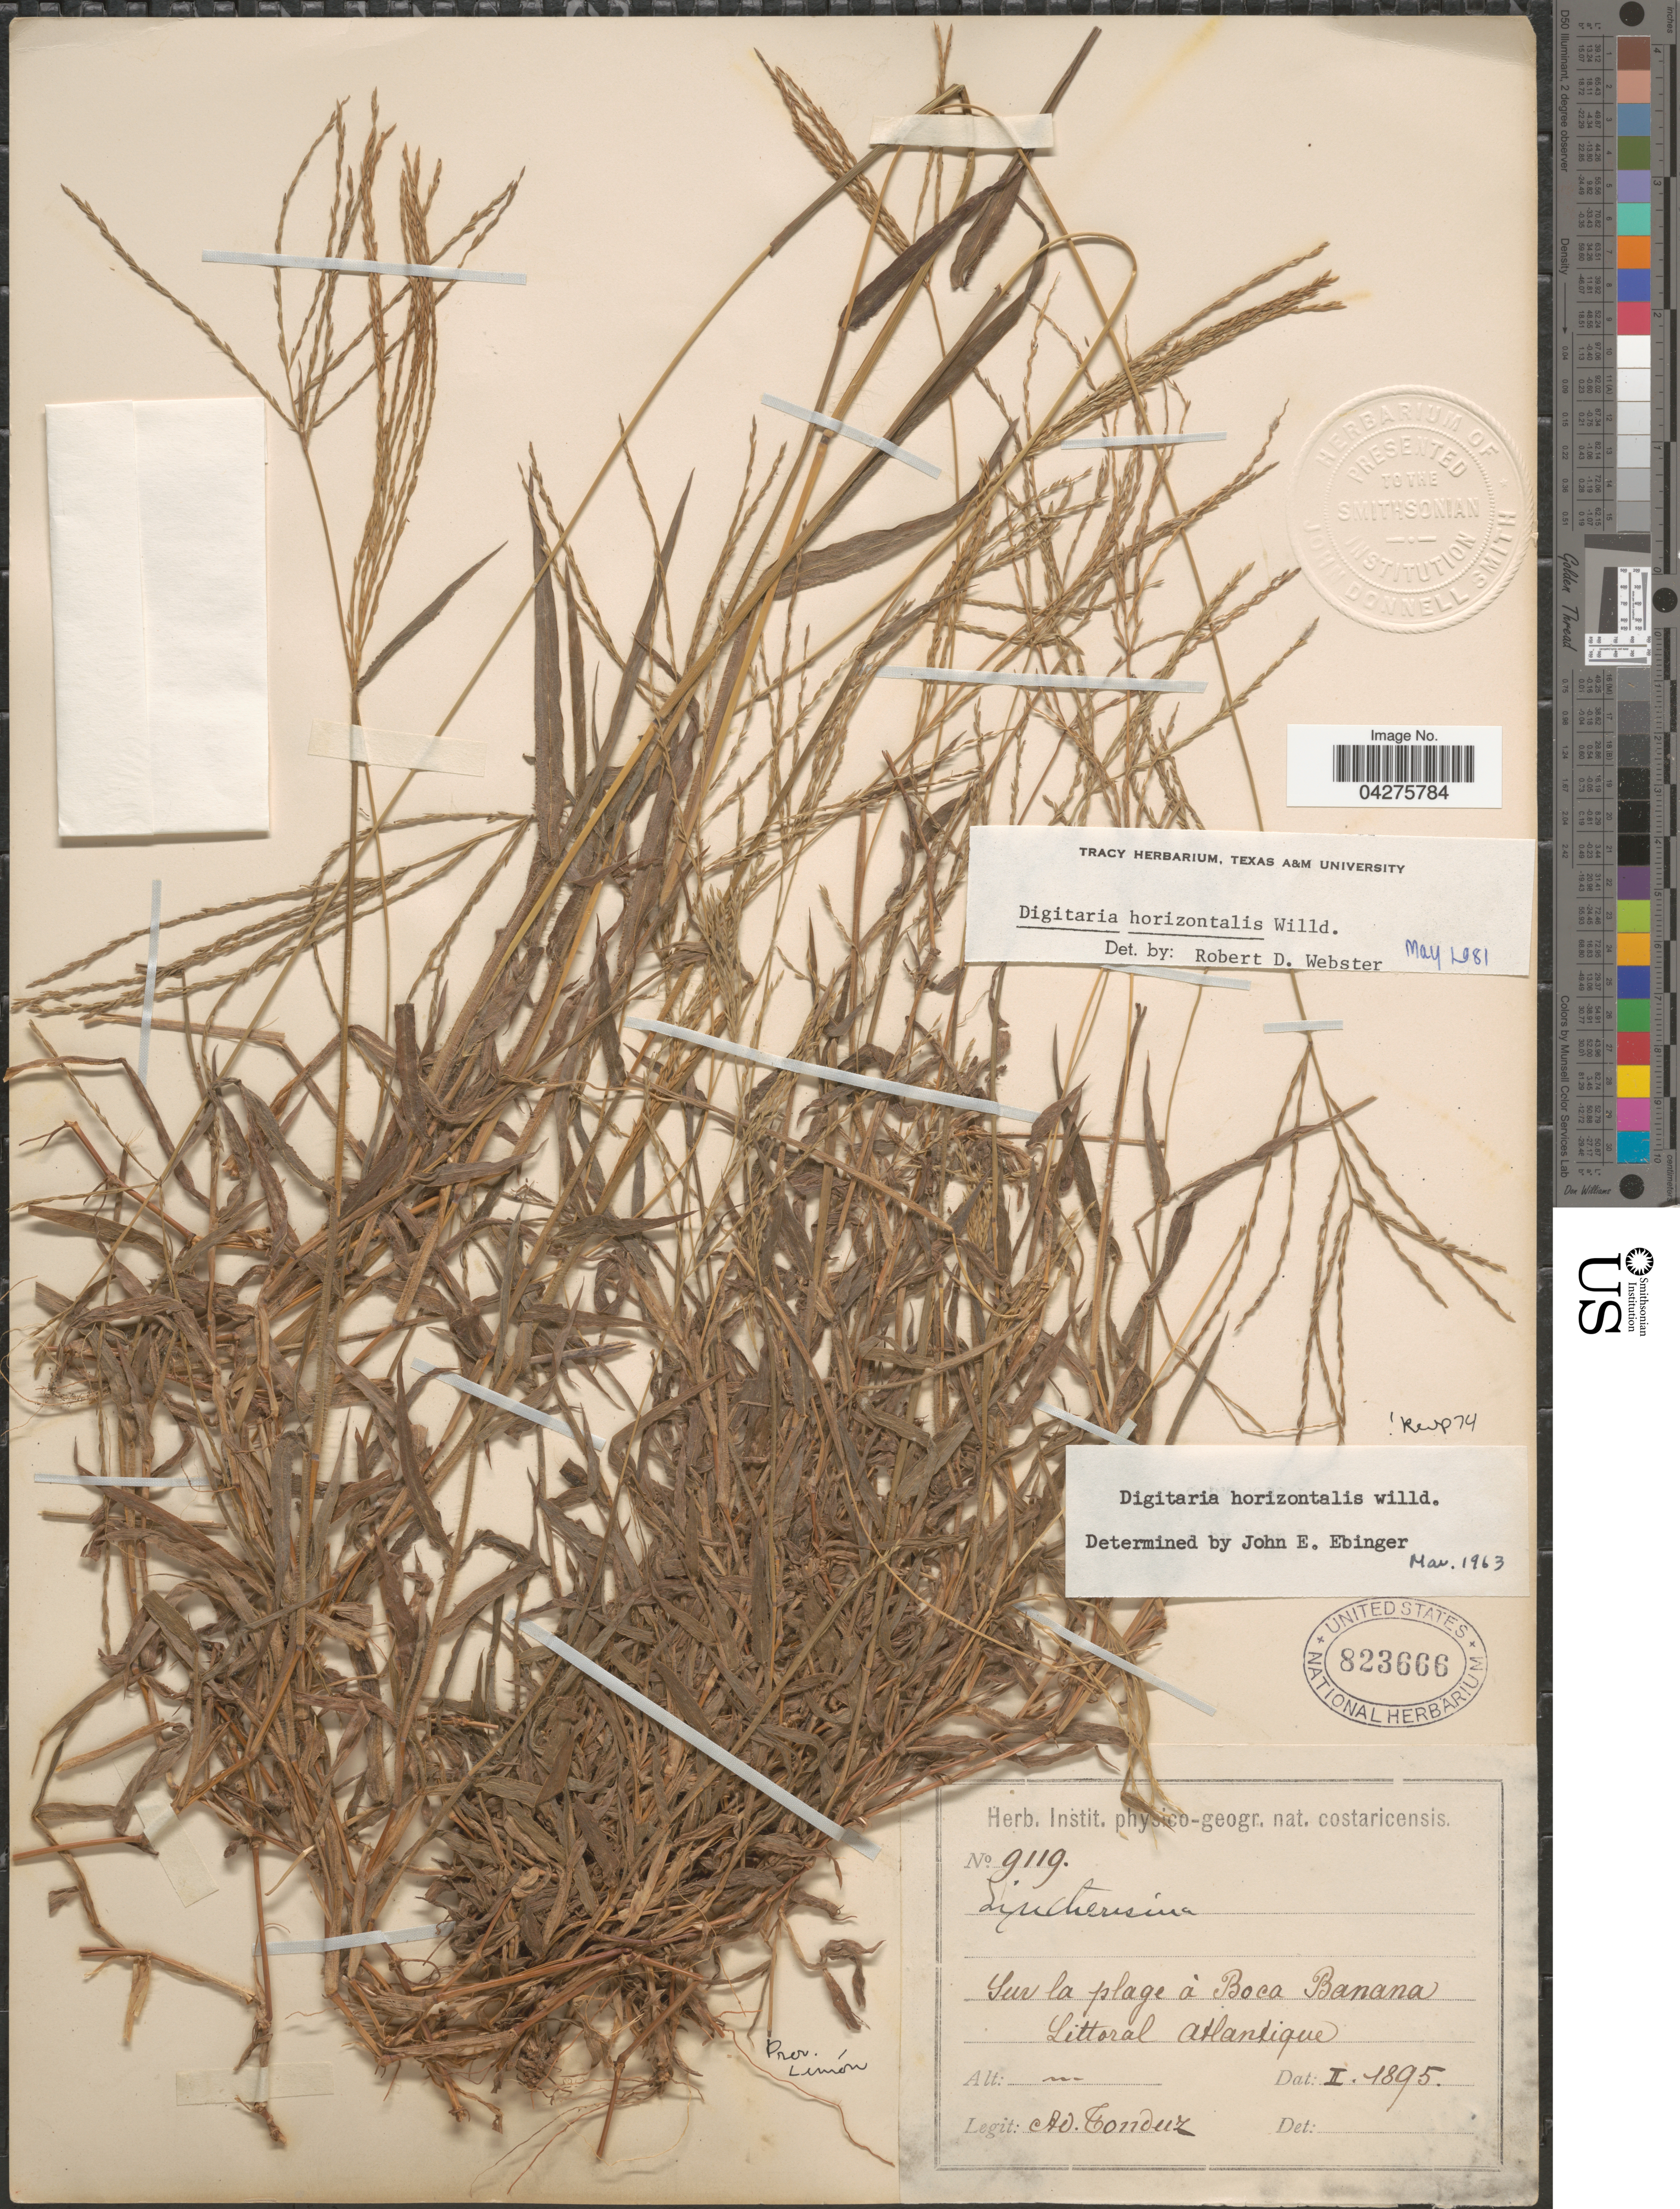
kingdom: Plantae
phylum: Tracheophyta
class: Liliopsida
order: Poales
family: Poaceae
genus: Digitaria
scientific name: Digitaria horizontalis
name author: Willd.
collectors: A. Tonduz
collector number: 9119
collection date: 1895-02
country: Costa Rica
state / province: Limón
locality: Sur la plage à Boca Banana Littoral Atlantique.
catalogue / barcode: US 823666